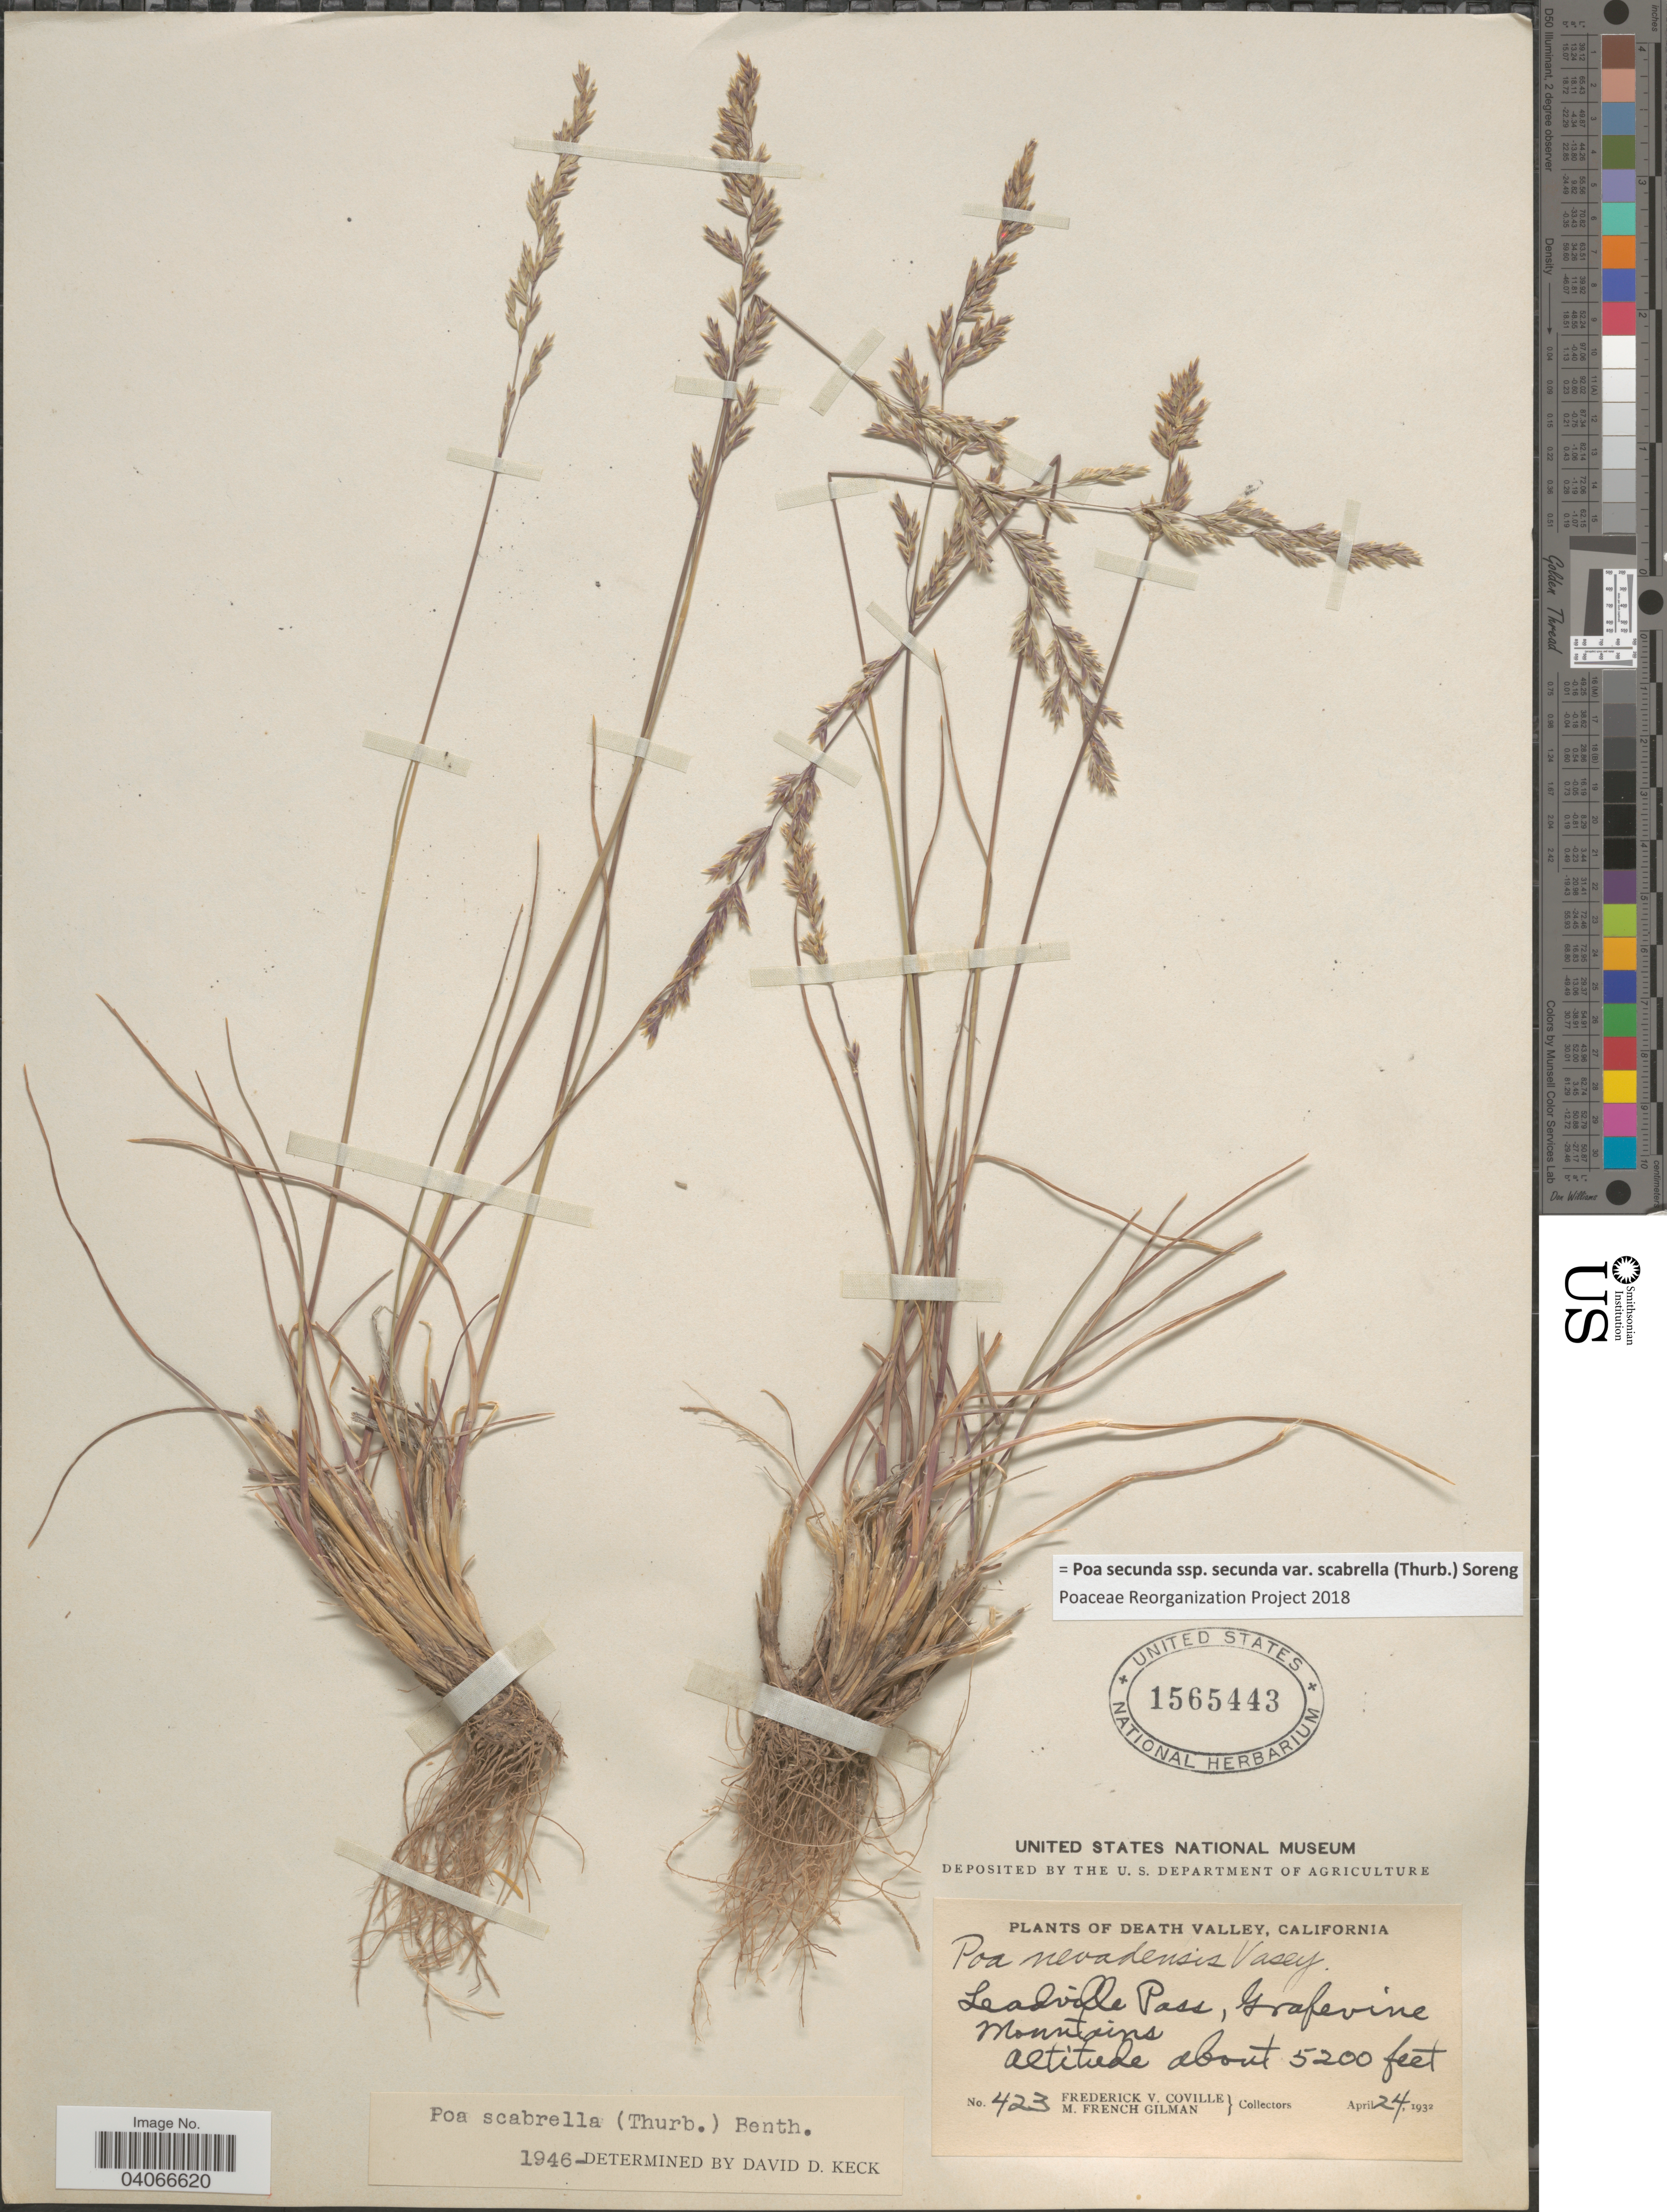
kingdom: Plantae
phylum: Tracheophyta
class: Liliopsida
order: Poales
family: Poaceae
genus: Poa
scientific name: Poa secunda subsp. secunda var. scabrella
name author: (Thurb.) Soreng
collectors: F. V. Coville & M. F. Gilman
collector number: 423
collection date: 1932-04-24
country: United States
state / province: California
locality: Death Valley. Leadville Pass, Grapevine Mountains.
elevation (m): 1585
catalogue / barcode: US 1565443